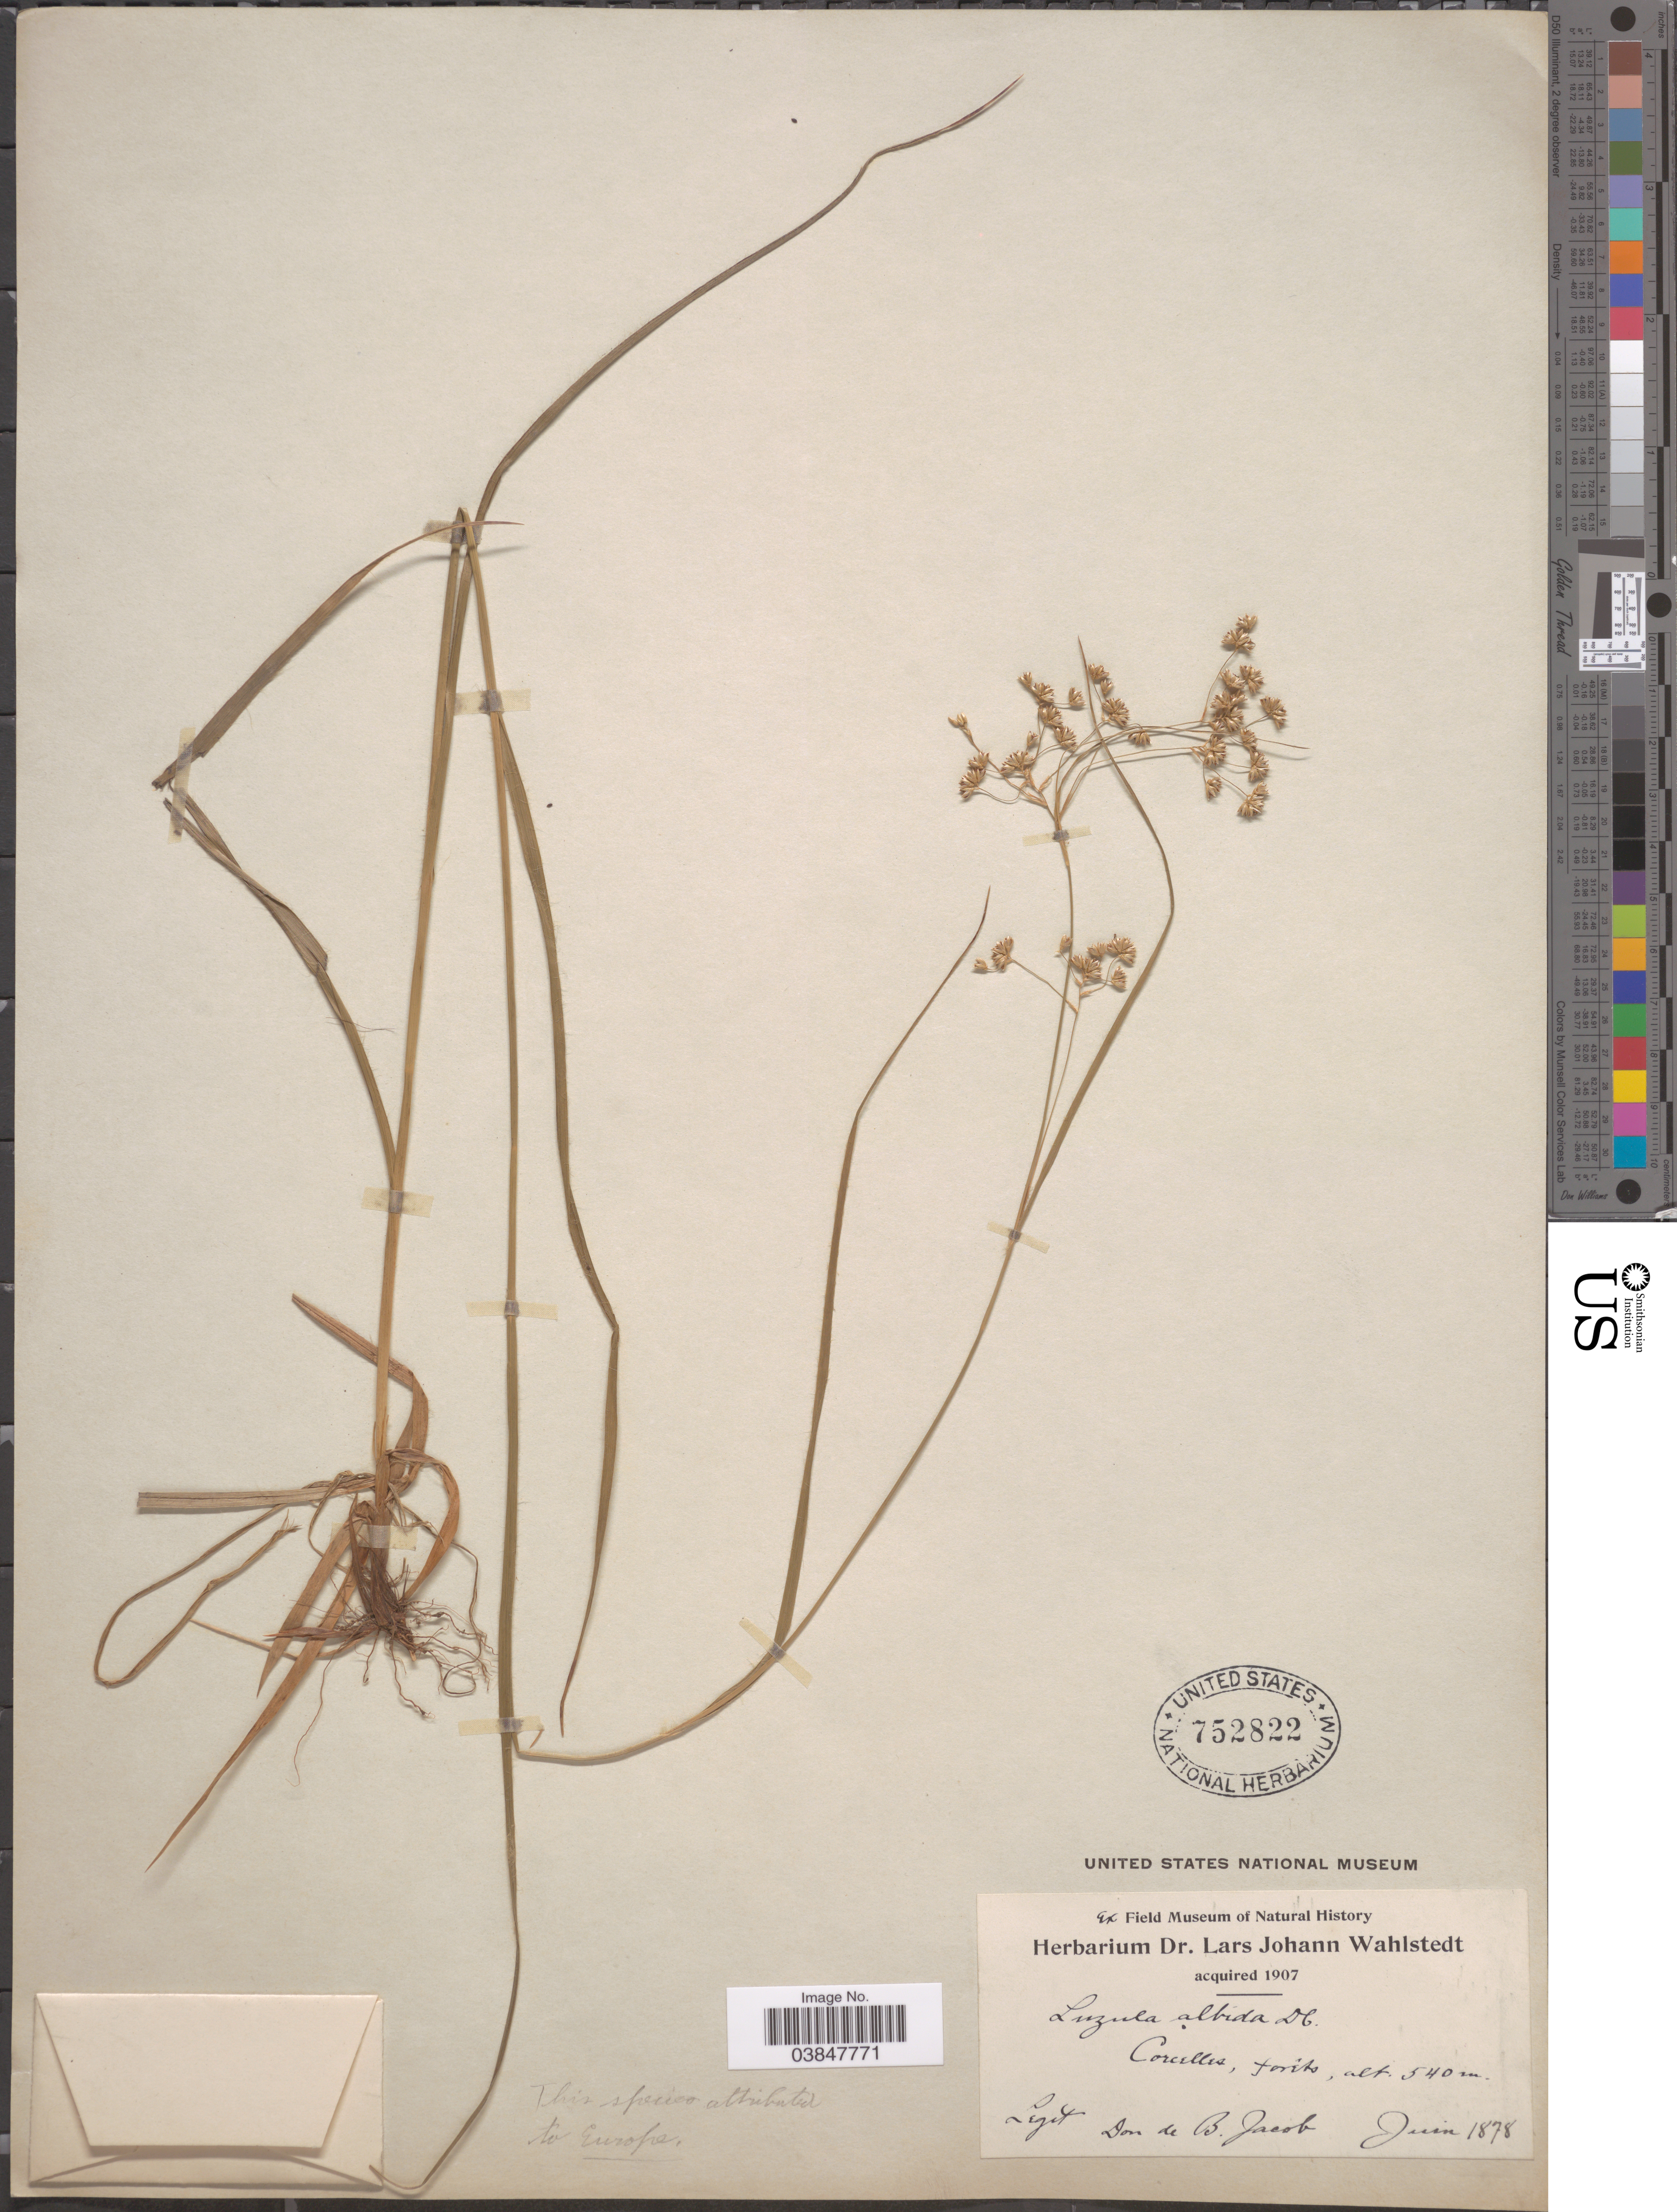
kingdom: Plantae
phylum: Tracheophyta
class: Liliopsida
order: Poales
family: Juncaceae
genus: Luzula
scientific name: Luzula albida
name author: (Hoffm.) DC.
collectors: D. Jacob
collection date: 1878-06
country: Switzerland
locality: Corcelles, forets.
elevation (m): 540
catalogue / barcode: US 752822